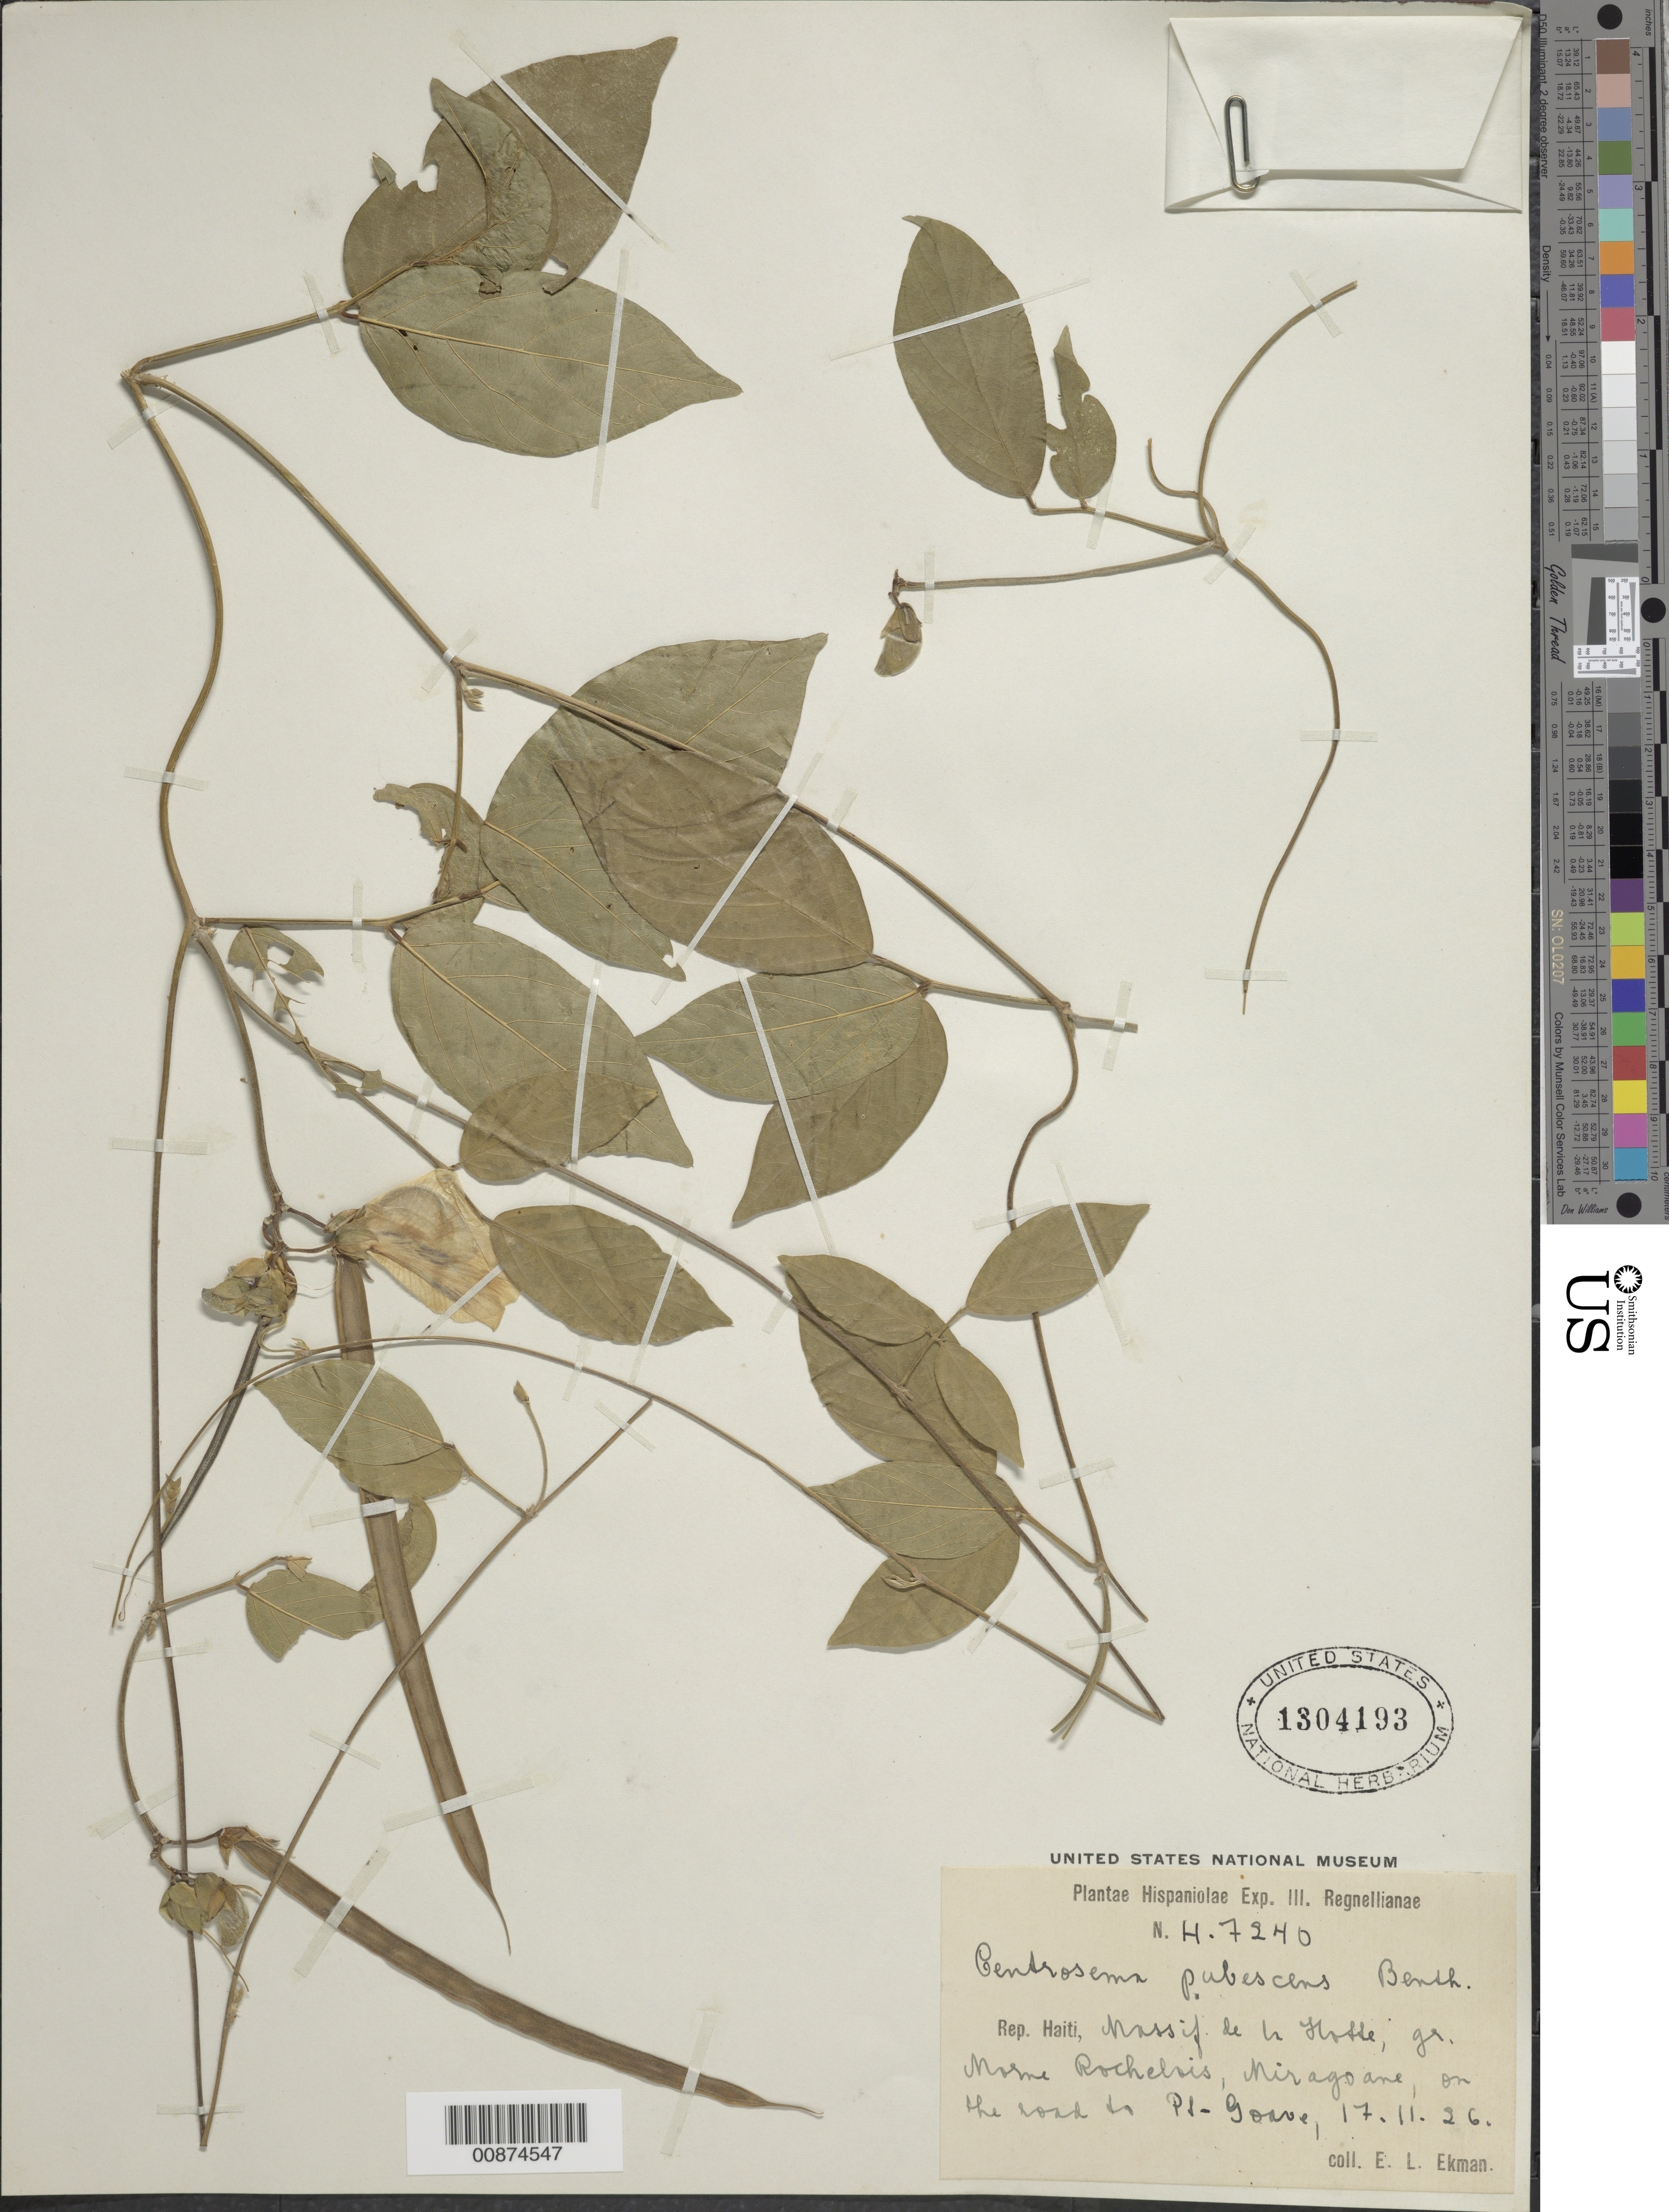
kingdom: Plantae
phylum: Tracheophyta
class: Magnoliopsida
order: Fabales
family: Fabaceae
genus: Centrosema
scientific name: Centrosema pubescens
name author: Benth.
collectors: E. L. Ekman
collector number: H 7240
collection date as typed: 17 Nov 1926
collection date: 1926-11-17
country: Haiti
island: Hispaniola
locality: Massif de la Hotte, gr. M. Rochelois, Miragoane, on the road to Pt-Goave.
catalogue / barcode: US 1304193